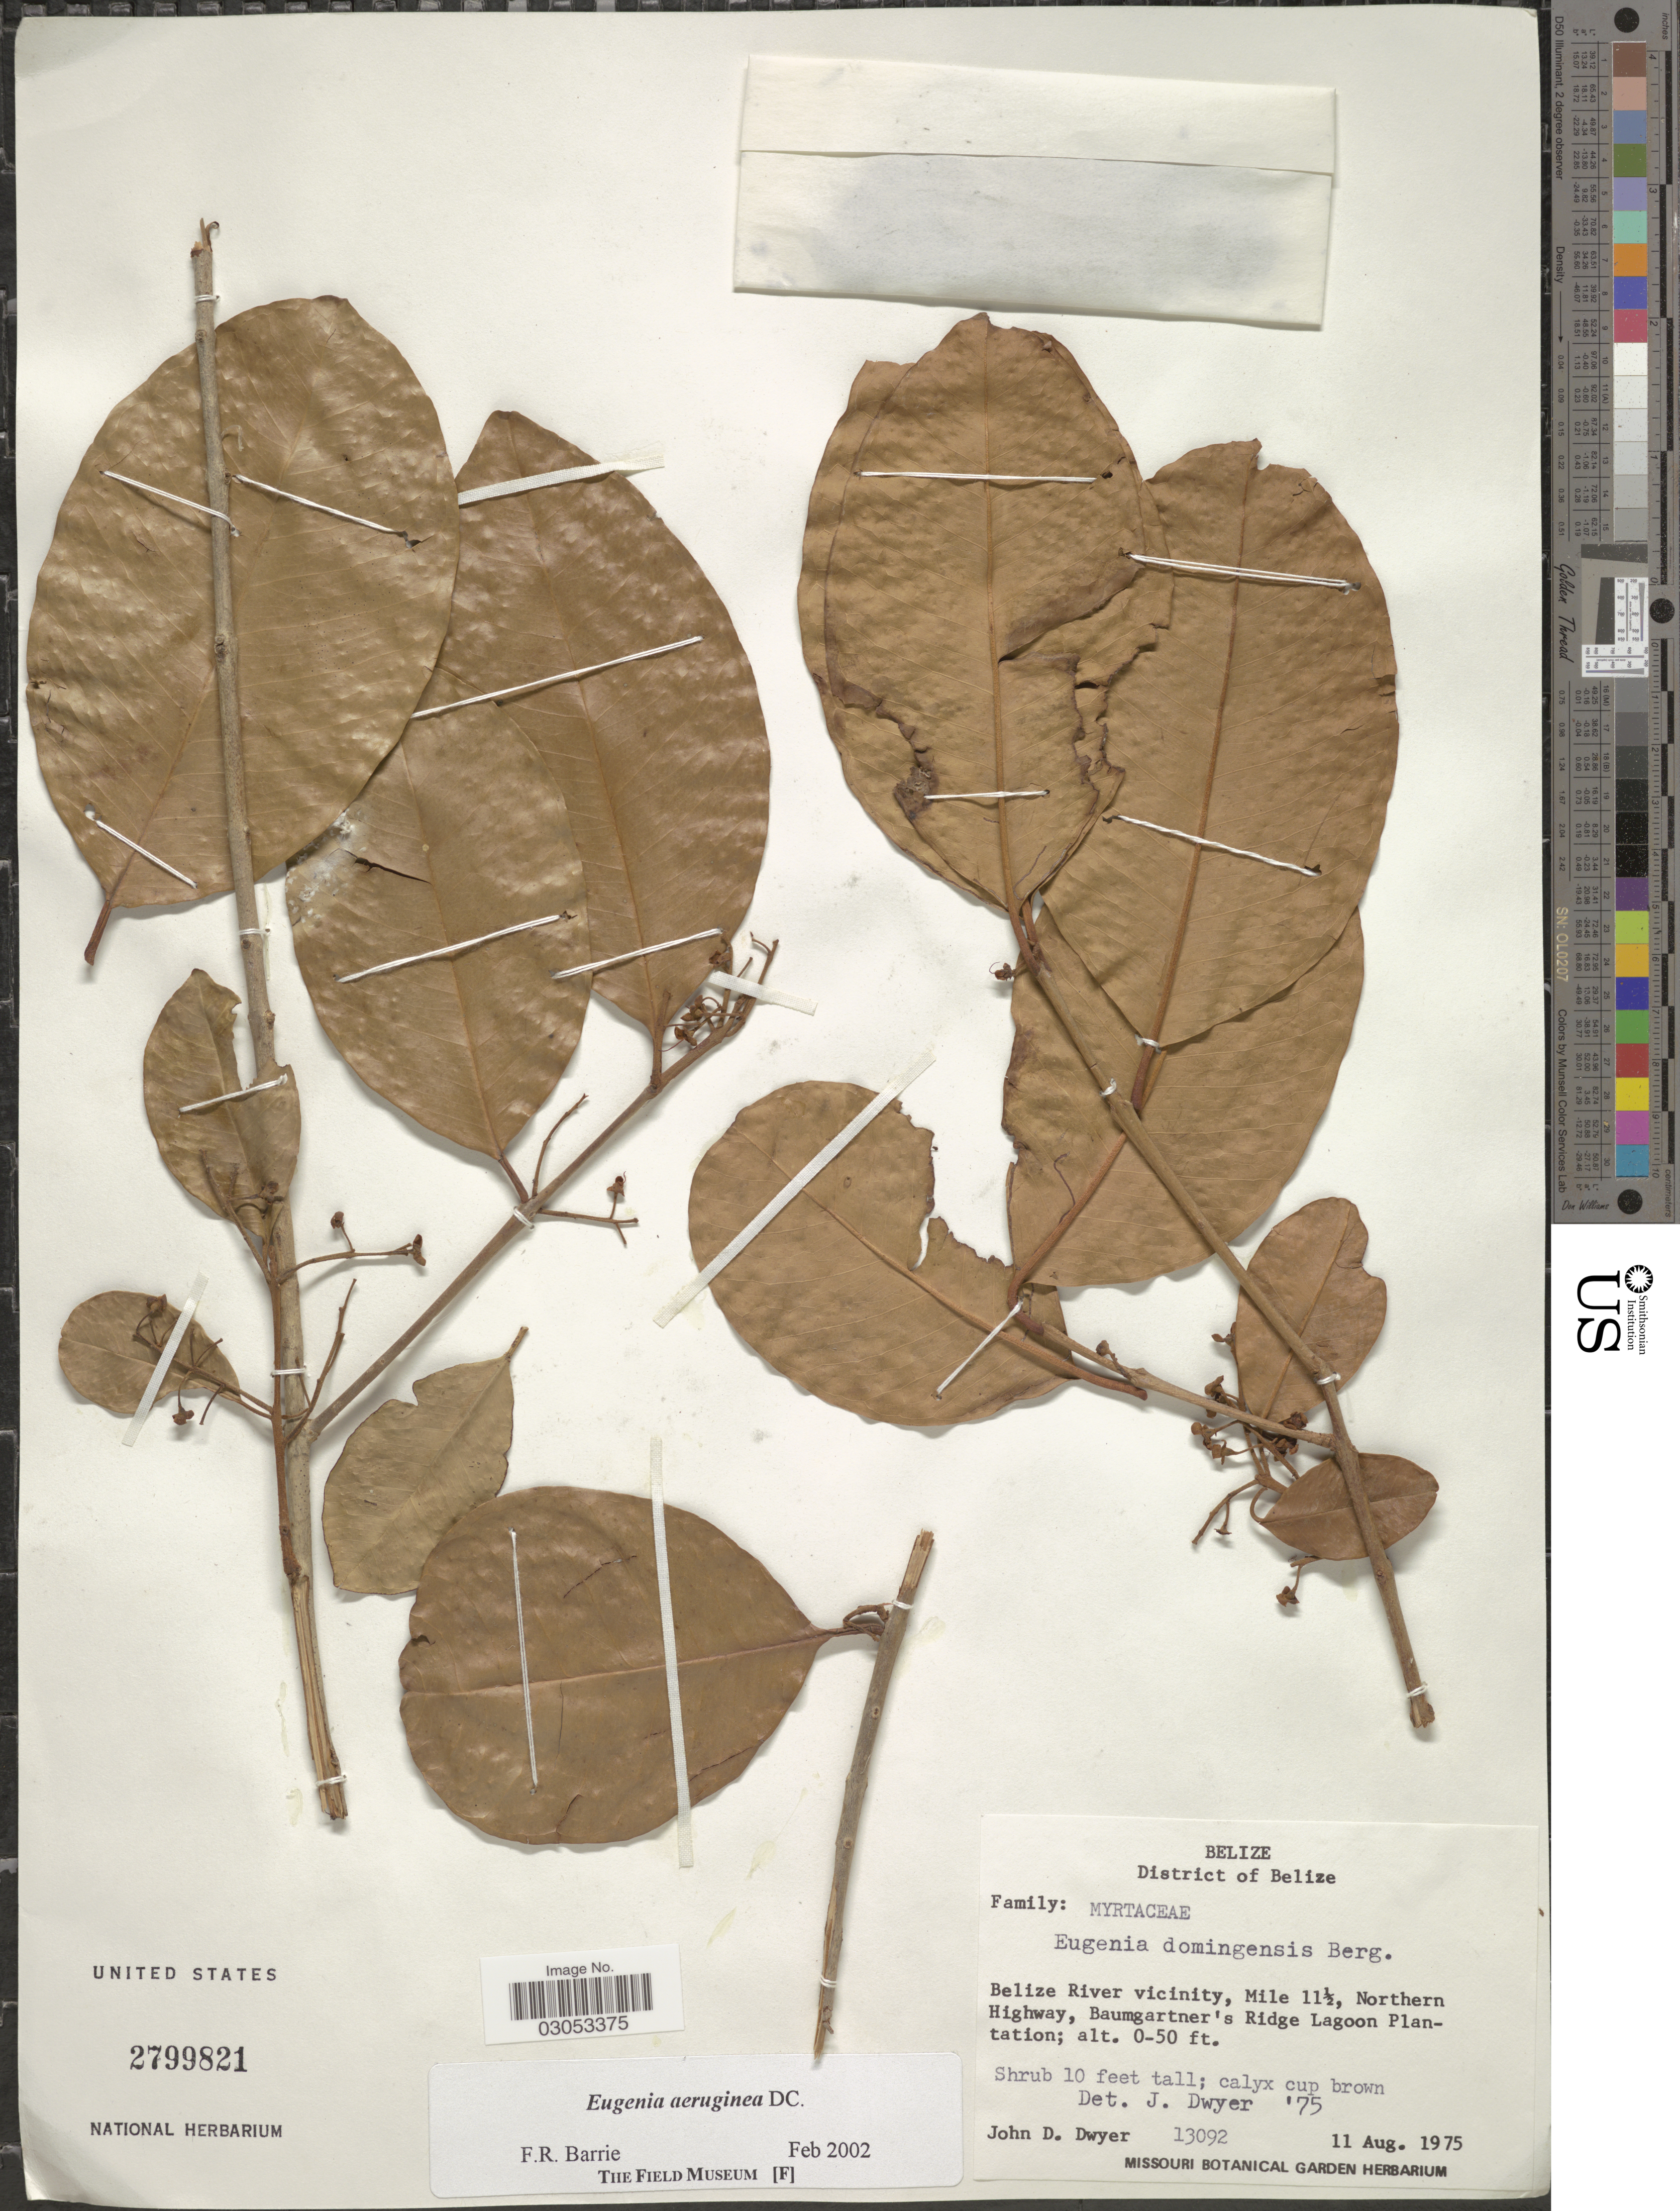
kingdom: Plantae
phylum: Tracheophyta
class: Magnoliopsida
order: Myrtales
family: Myrtaceae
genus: Eugenia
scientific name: Eugenia aeruginea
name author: DC.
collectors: J. D. Dwyer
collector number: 13092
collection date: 1975-08-11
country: Belize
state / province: Belize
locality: District of Belize, Belize River vicinity, Mile 11½, Northern Highway, Baumgartner's Ridge Lagoon Plantation.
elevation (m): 0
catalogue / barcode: US 2799821